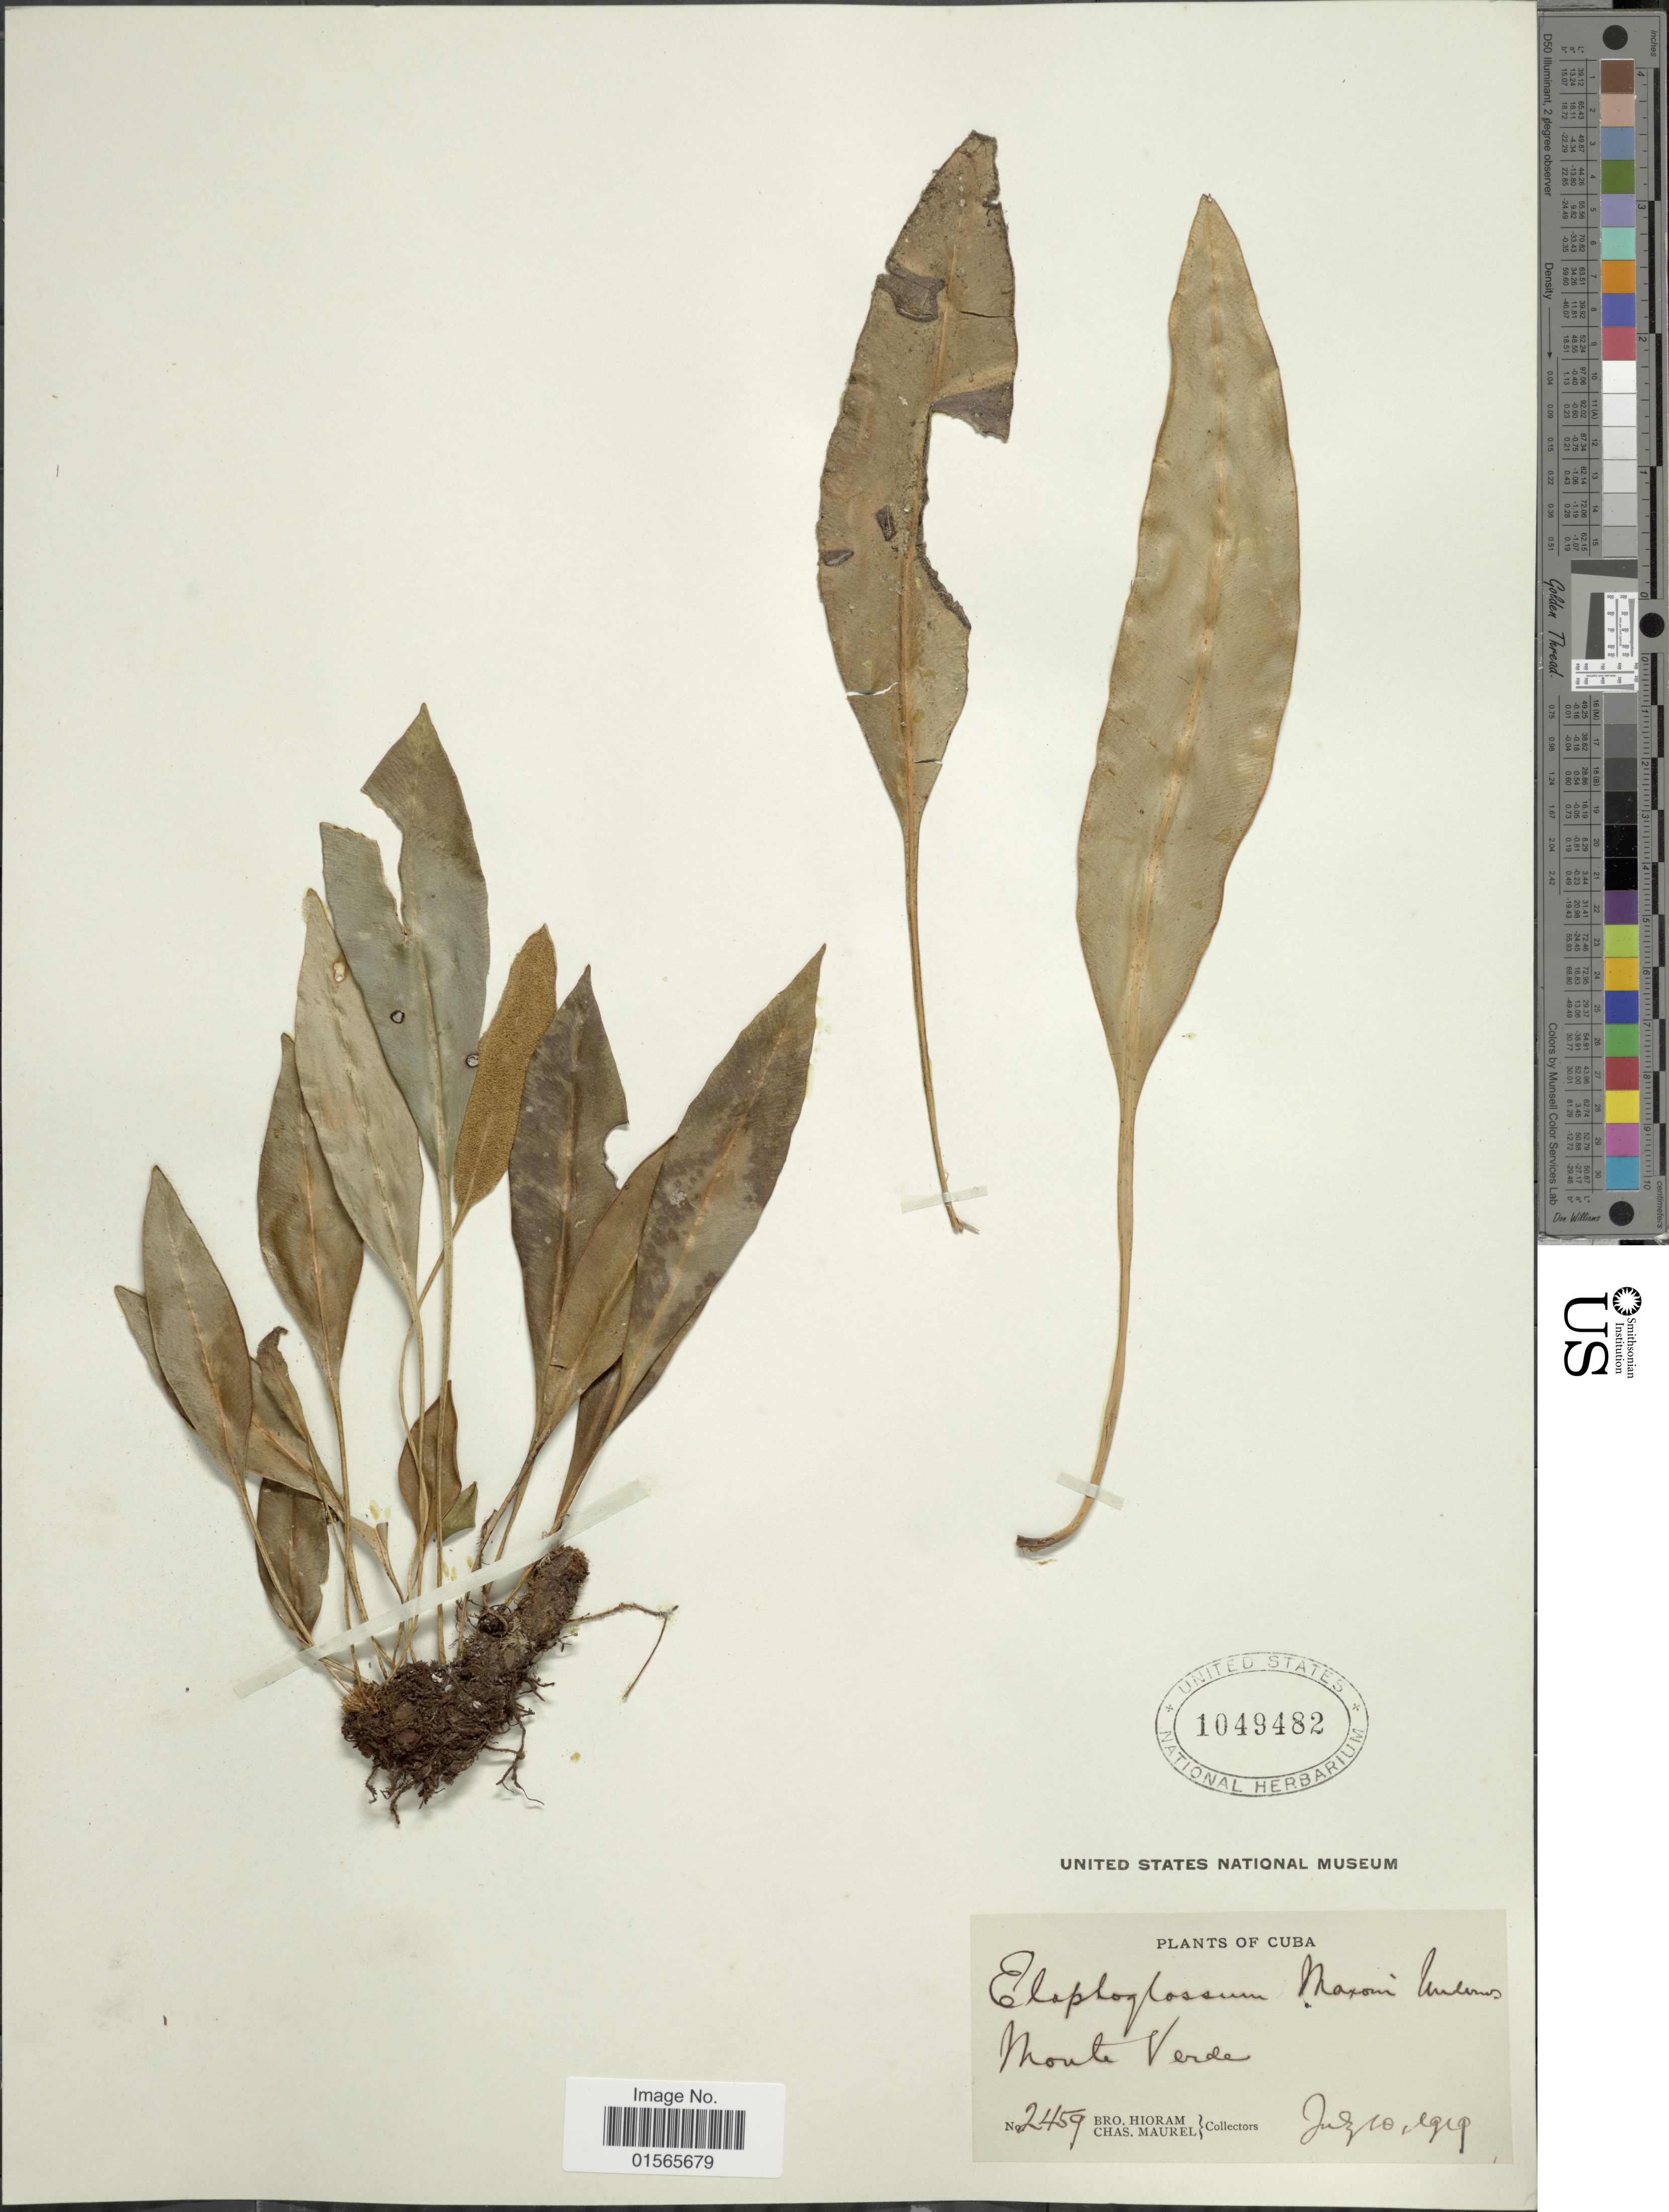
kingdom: Plantae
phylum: Tracheophyta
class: Polypodiopsida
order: Polypodiales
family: Dryopteridaceae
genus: Elaphoglossum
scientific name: Elaphoglossum maxonii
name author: Underw. ex C.V. Morton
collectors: Bro. Hioram & C. Maurel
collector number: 2459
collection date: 1919-07-10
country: Cuba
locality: Monte Verde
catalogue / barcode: US 1049482